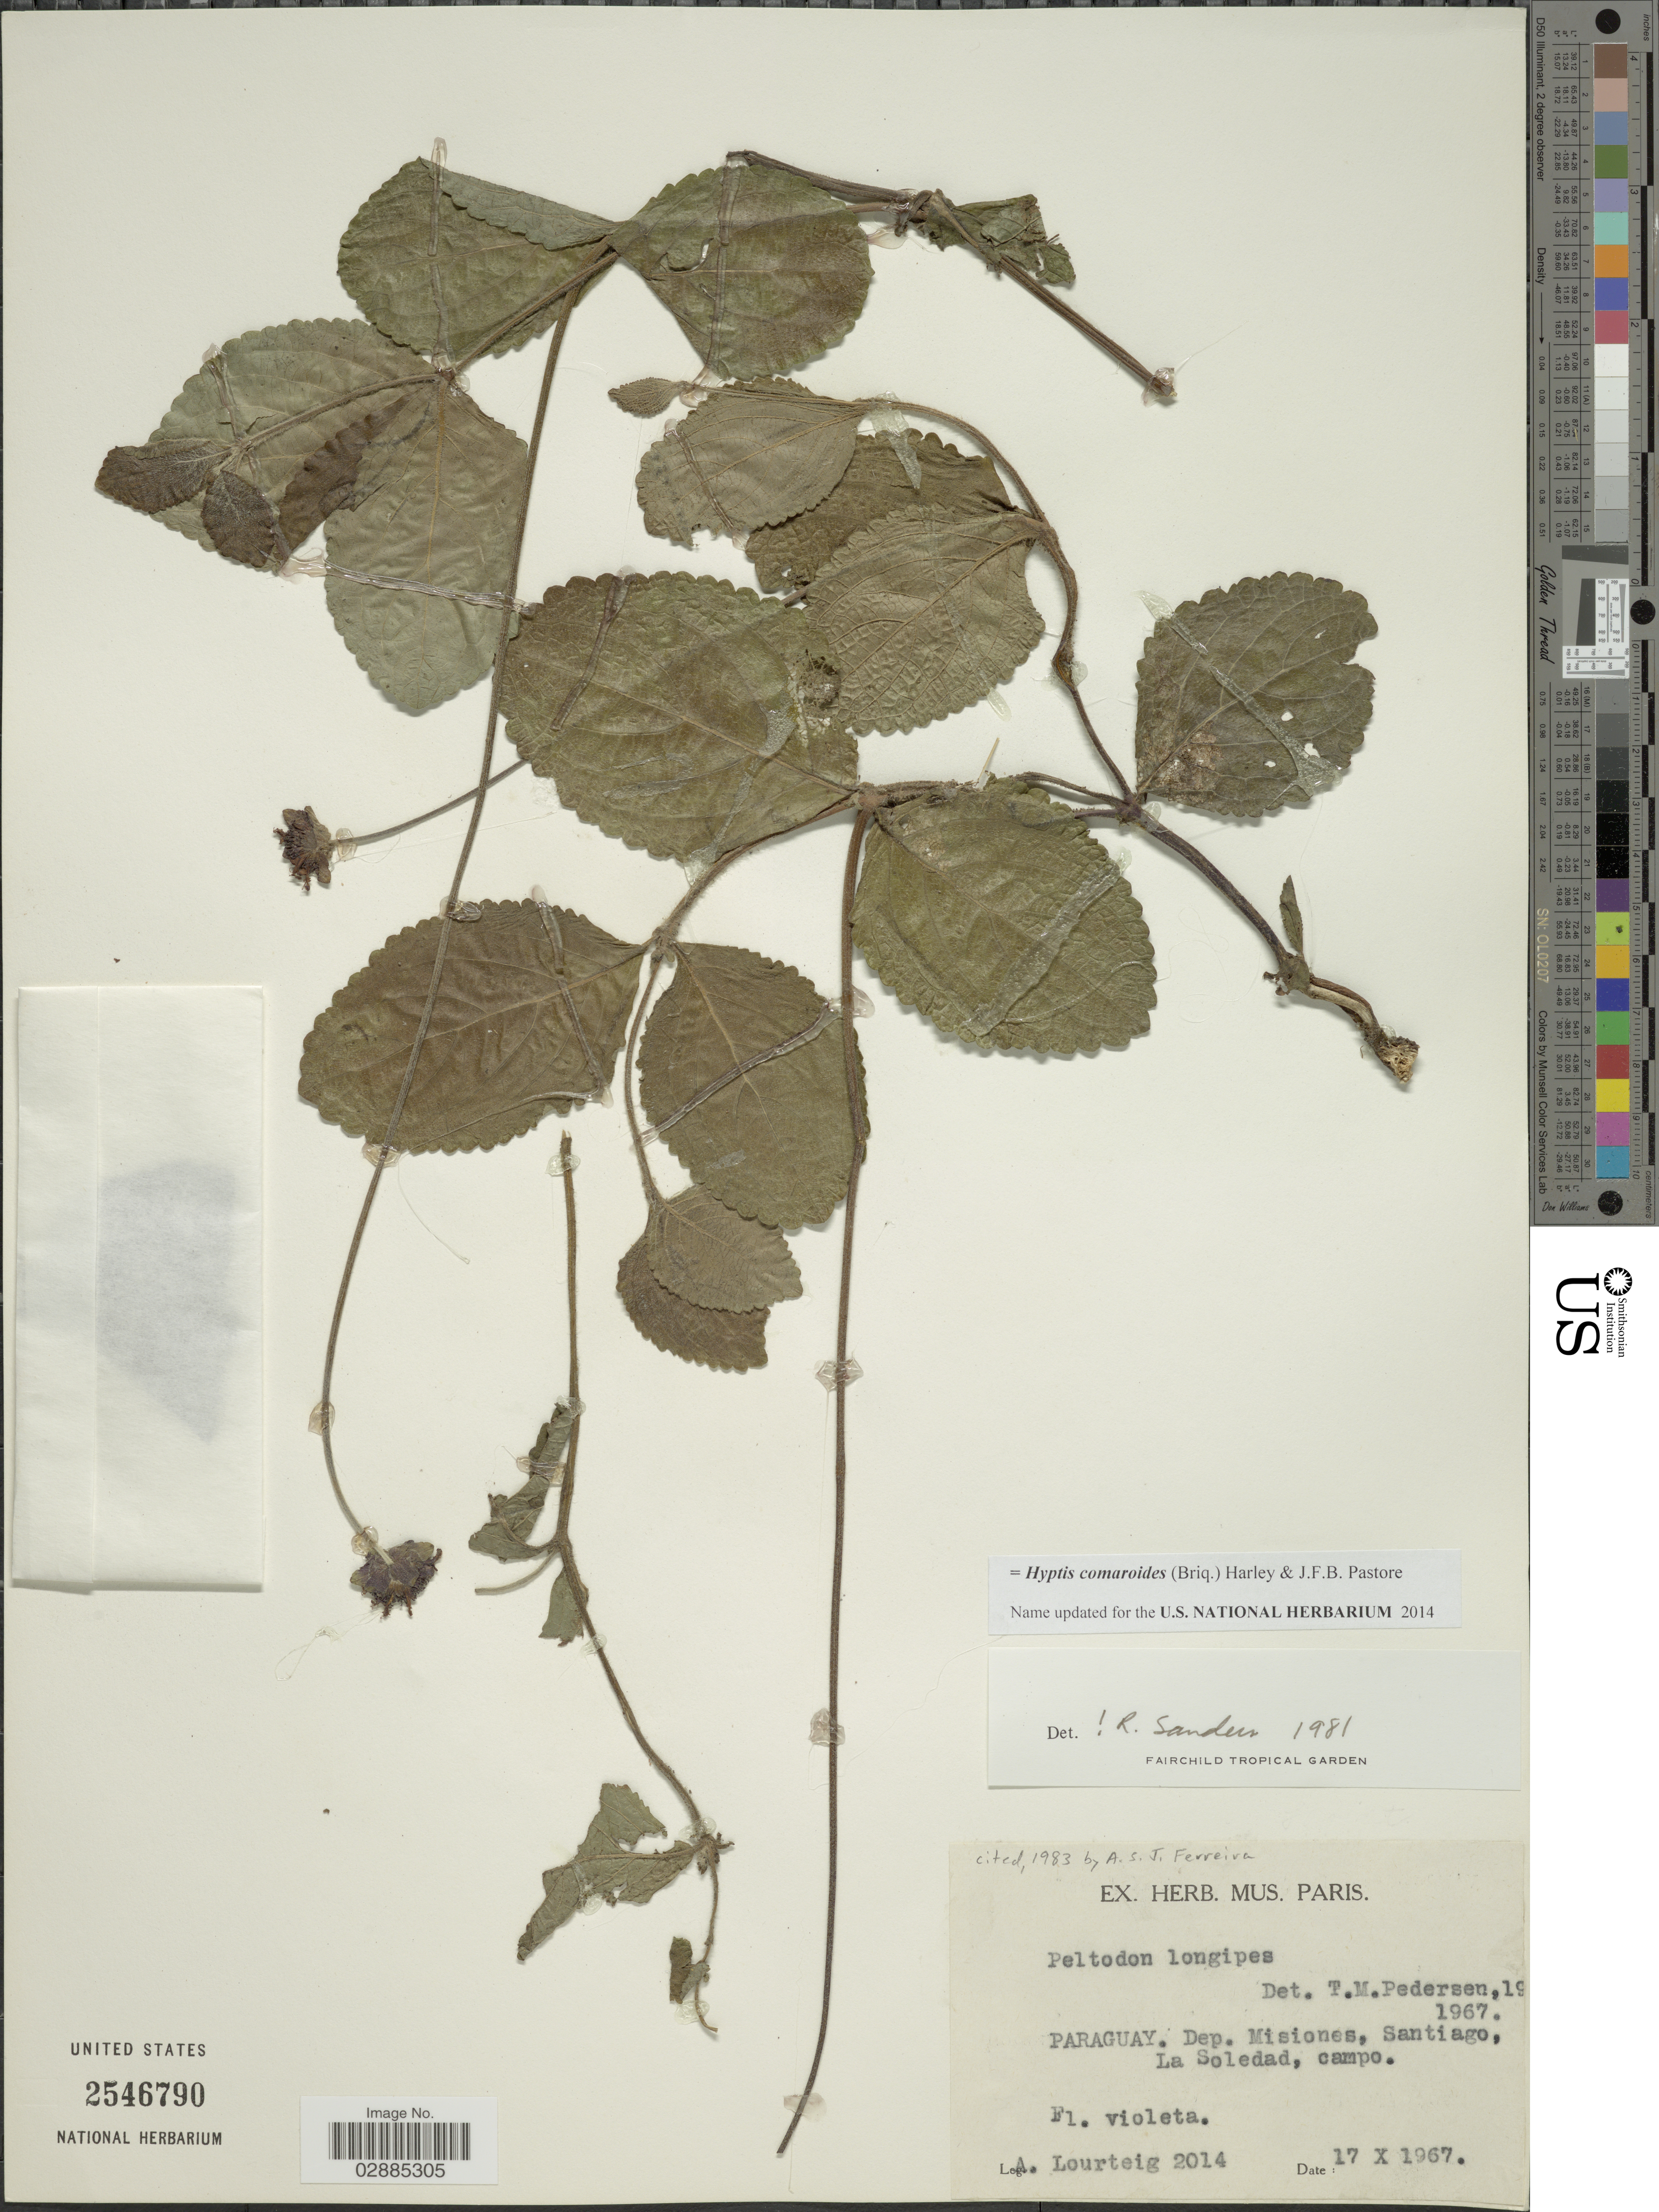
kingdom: Plantae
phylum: Tracheophyta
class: Magnoliopsida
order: Lamiales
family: Lamiaceae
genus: Hyptis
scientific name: Hyptis comaroides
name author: (Briq.) Harley & J.F.B. Pastore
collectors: A. Lourteig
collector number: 2014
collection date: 1967-10-17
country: Paraguay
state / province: Misiones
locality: Dep. Misiones, Santiago, La Soledad, campo.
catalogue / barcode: US 2546790